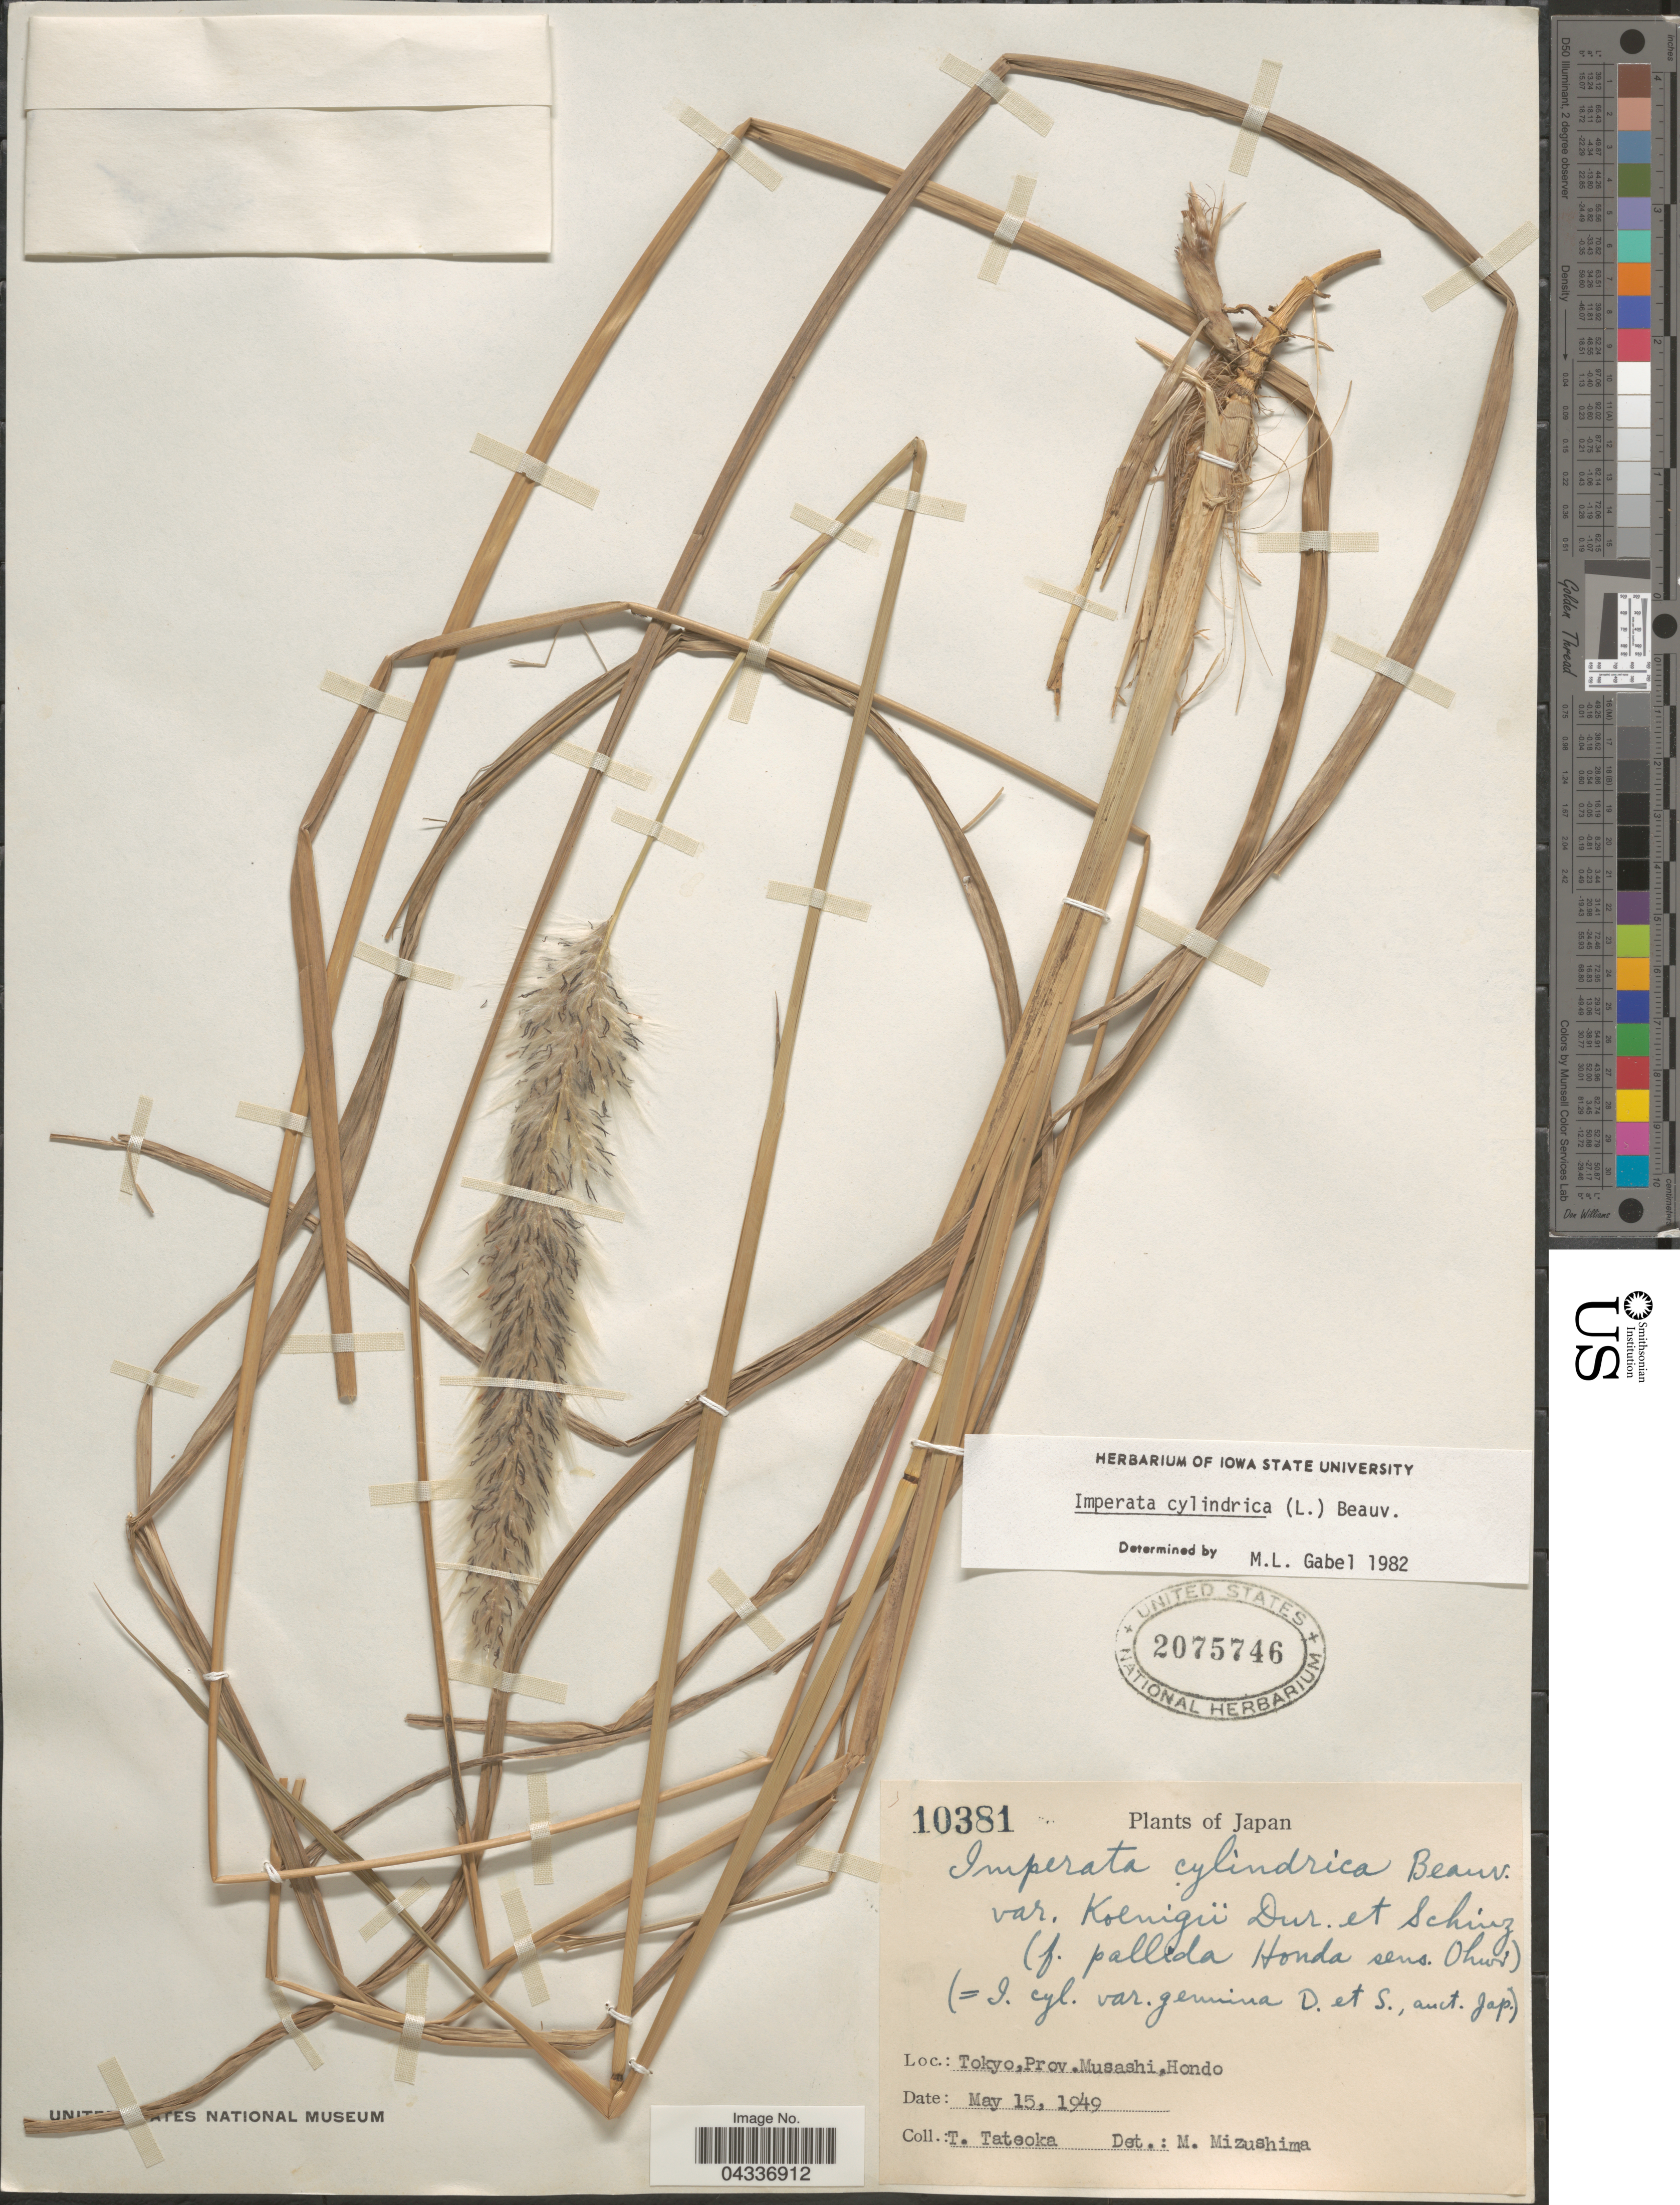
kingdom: Plantae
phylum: Tracheophyta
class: Liliopsida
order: Poales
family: Poaceae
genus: Imperata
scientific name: Imperata cylindrica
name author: (L.) P. Beauv.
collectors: T. Tateoka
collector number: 10381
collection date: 1949-05-15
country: Japan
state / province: Tokyo, Federal City of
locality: Prov. Musashi, Hondo.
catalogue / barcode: US 2075746